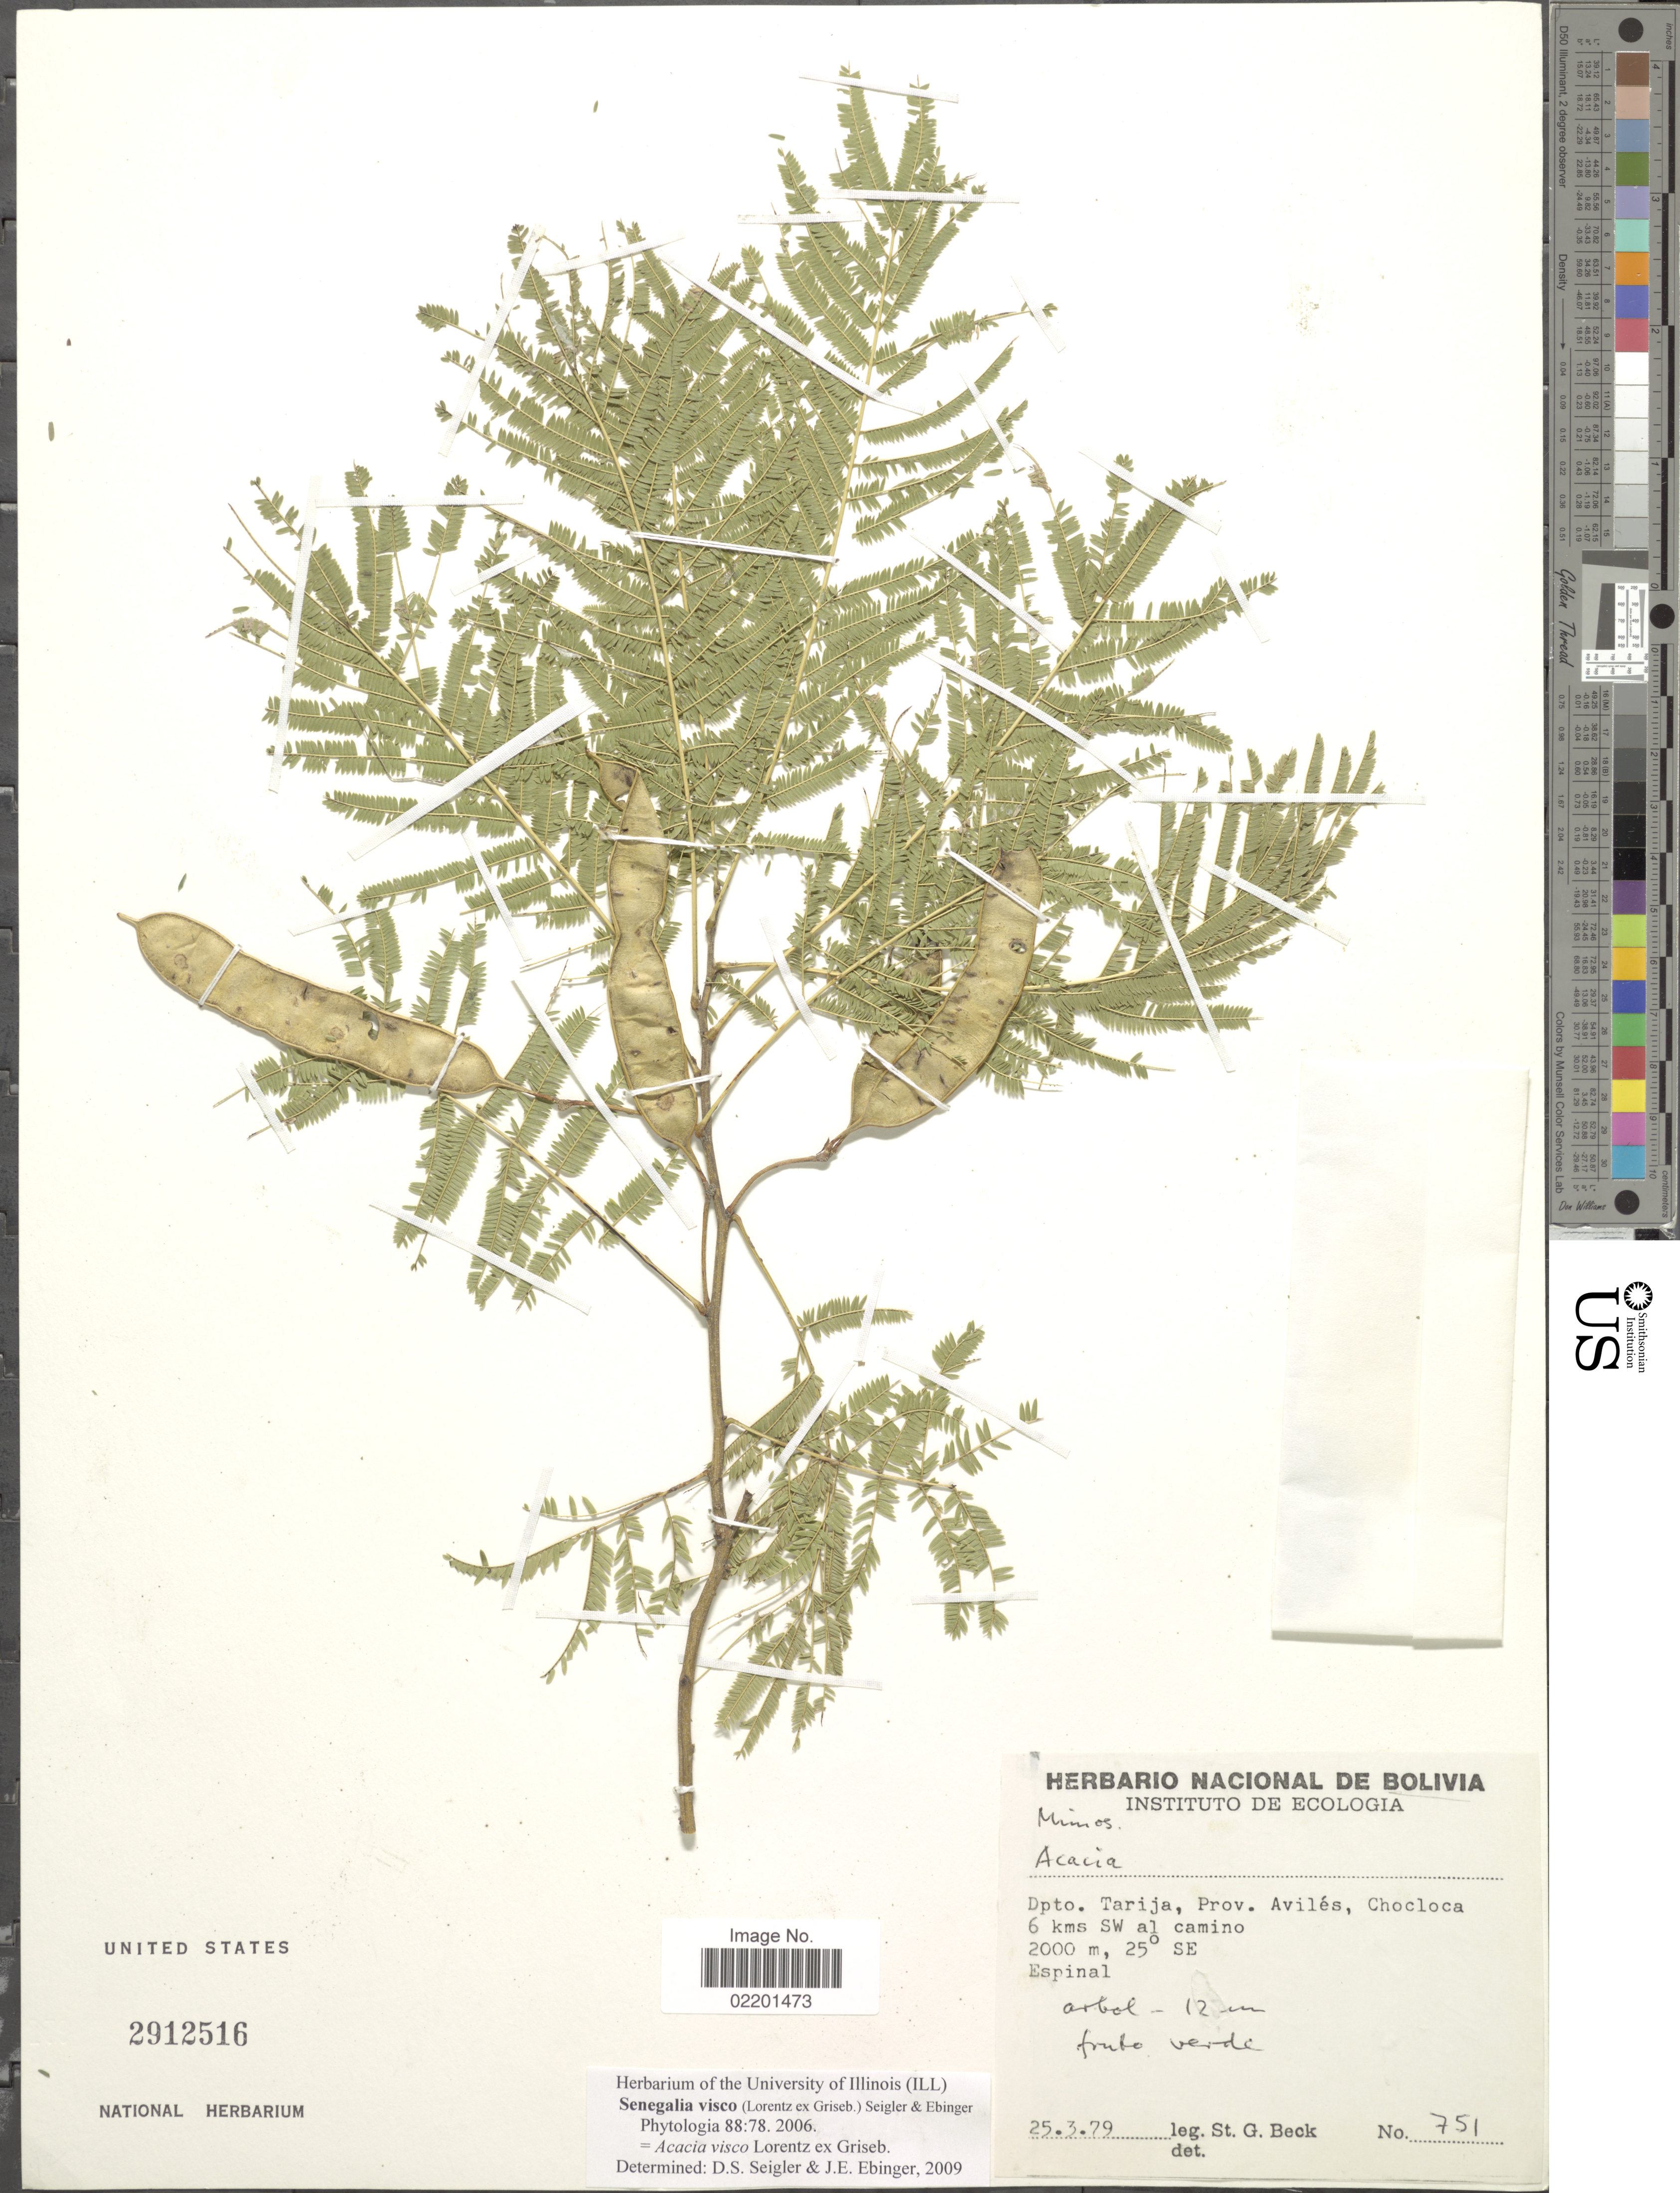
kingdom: Plantae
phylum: Tracheophyta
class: Magnoliopsida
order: Fabales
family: Fabaceae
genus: Parasenegalia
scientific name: Parasenegalia visco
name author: (Lorentz ex Griseb.) Seigler & Ebinger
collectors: S. G. Beck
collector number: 751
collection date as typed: Transcribed d/m/y: 25/3/79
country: Bolivia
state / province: Tarija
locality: Dpto. Tarija, Prov. Aviles, Chocloca, 6 kms SW al camino.25º SE.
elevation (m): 2000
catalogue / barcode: US 2912516